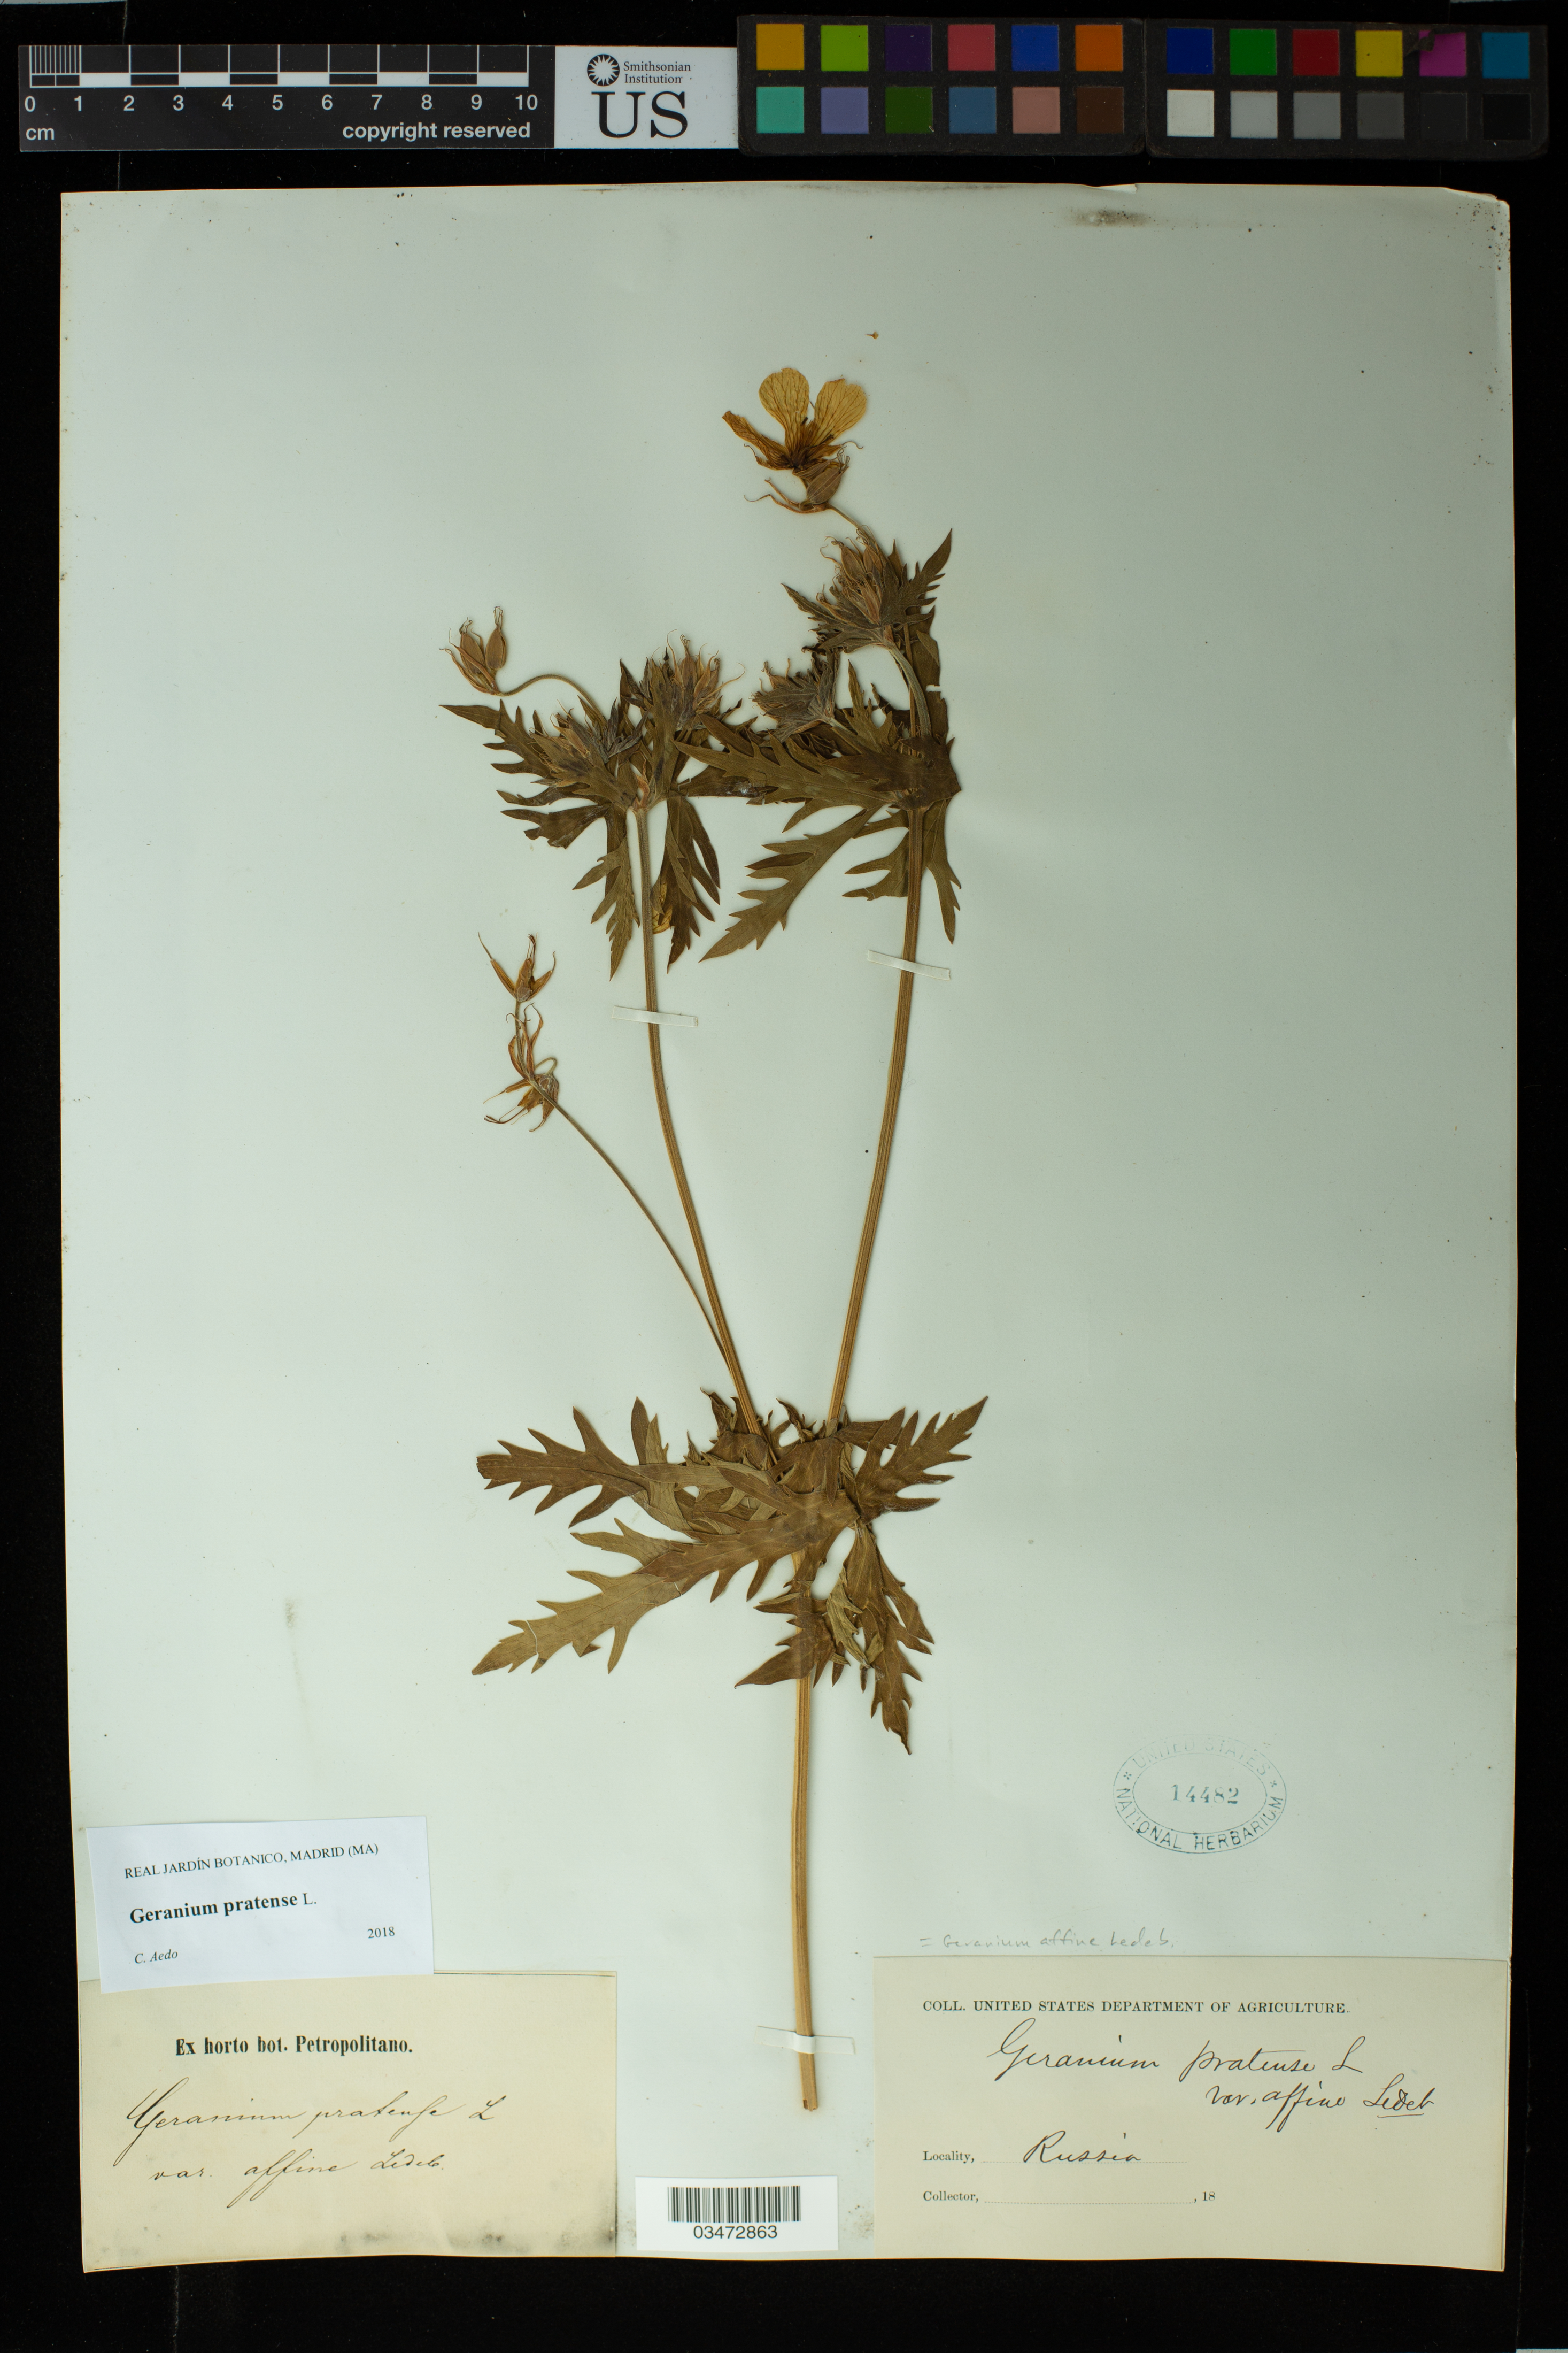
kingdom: Plantae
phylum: Tracheophyta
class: Magnoliopsida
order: Geraniales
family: Geraniaceae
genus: Geranium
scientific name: Geranium pratense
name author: L.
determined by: Aedo, C.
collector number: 18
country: Russian Federation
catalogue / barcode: US 14482